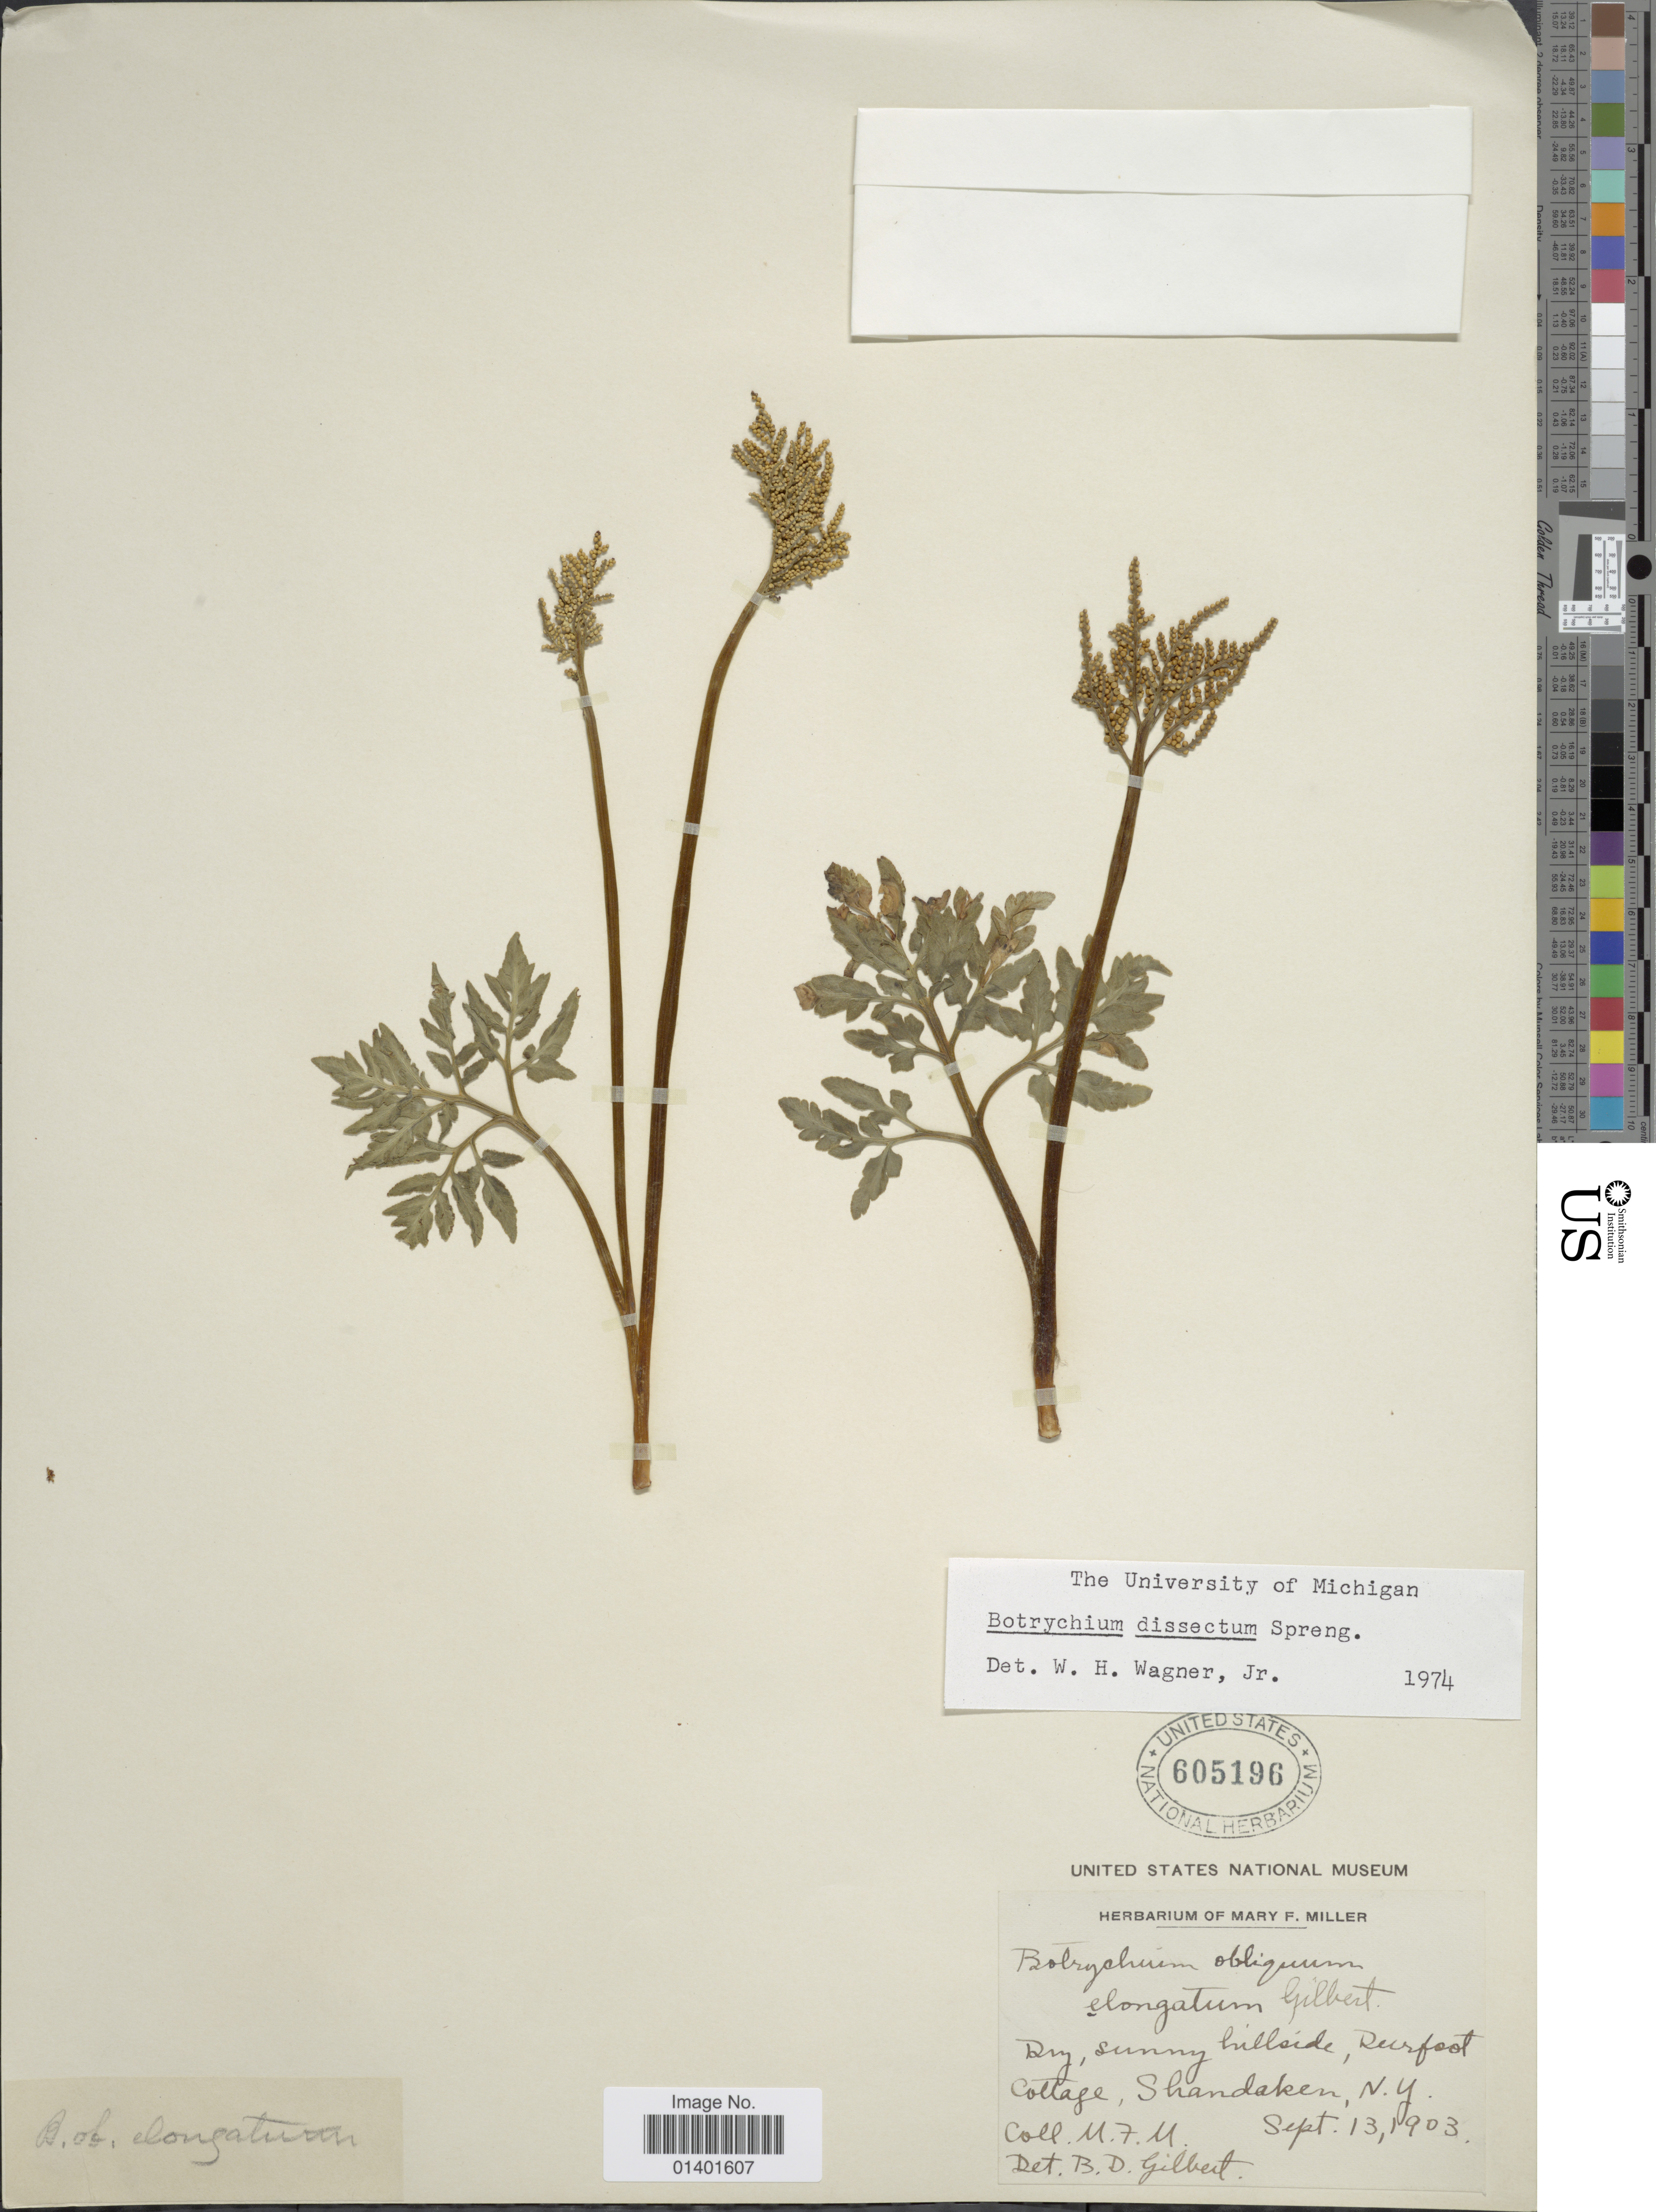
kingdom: Plantae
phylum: Tracheophyta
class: Polypodiopsida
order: Ophioglossales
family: Ophioglossaceae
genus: Botrychium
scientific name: Botrychium dissectum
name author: Spreng.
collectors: M. F. Miller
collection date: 1903-09-13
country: United States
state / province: New York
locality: Derfoot Cottage, Shandaken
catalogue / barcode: US 605196